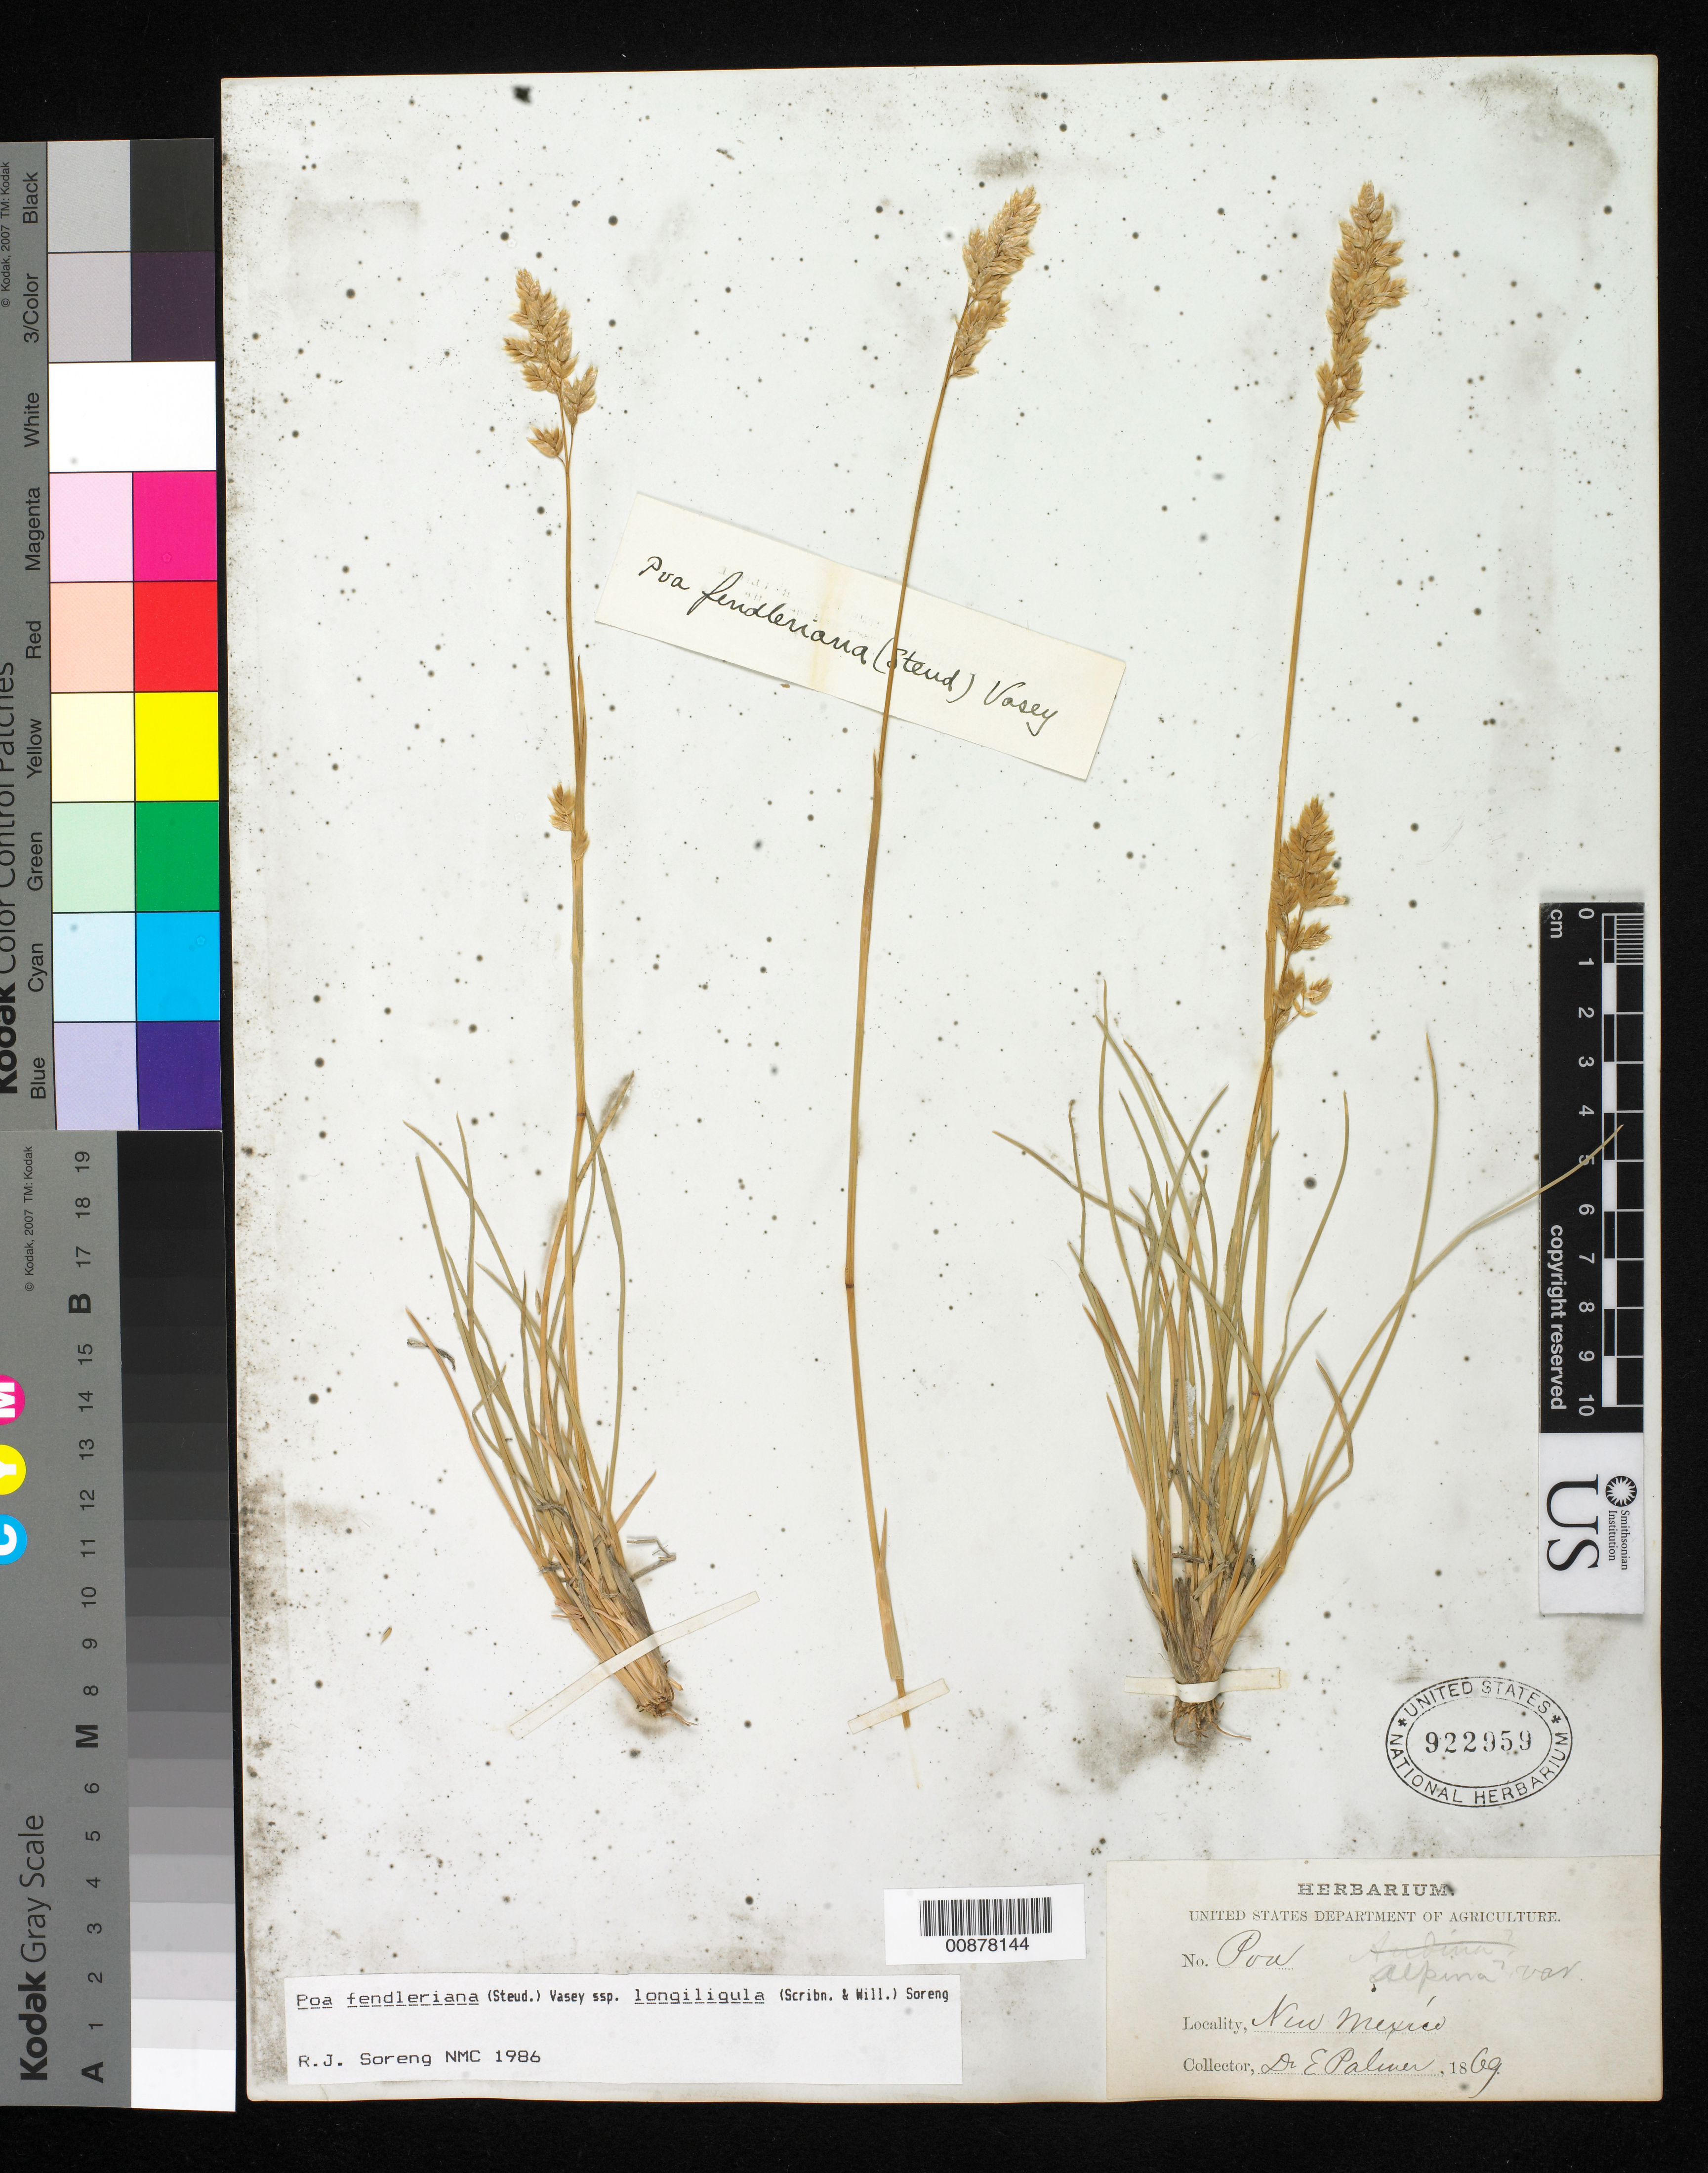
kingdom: Plantae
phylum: Tracheophyta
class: Liliopsida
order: Poales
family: Poaceae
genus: Poa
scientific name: Poa fendleriana subsp. longiligula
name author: (Scribn. & T.A. Williams) Soreng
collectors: E. Palmer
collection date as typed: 1869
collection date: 1869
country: United States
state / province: New Mexico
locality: New Mexico.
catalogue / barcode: US 922959